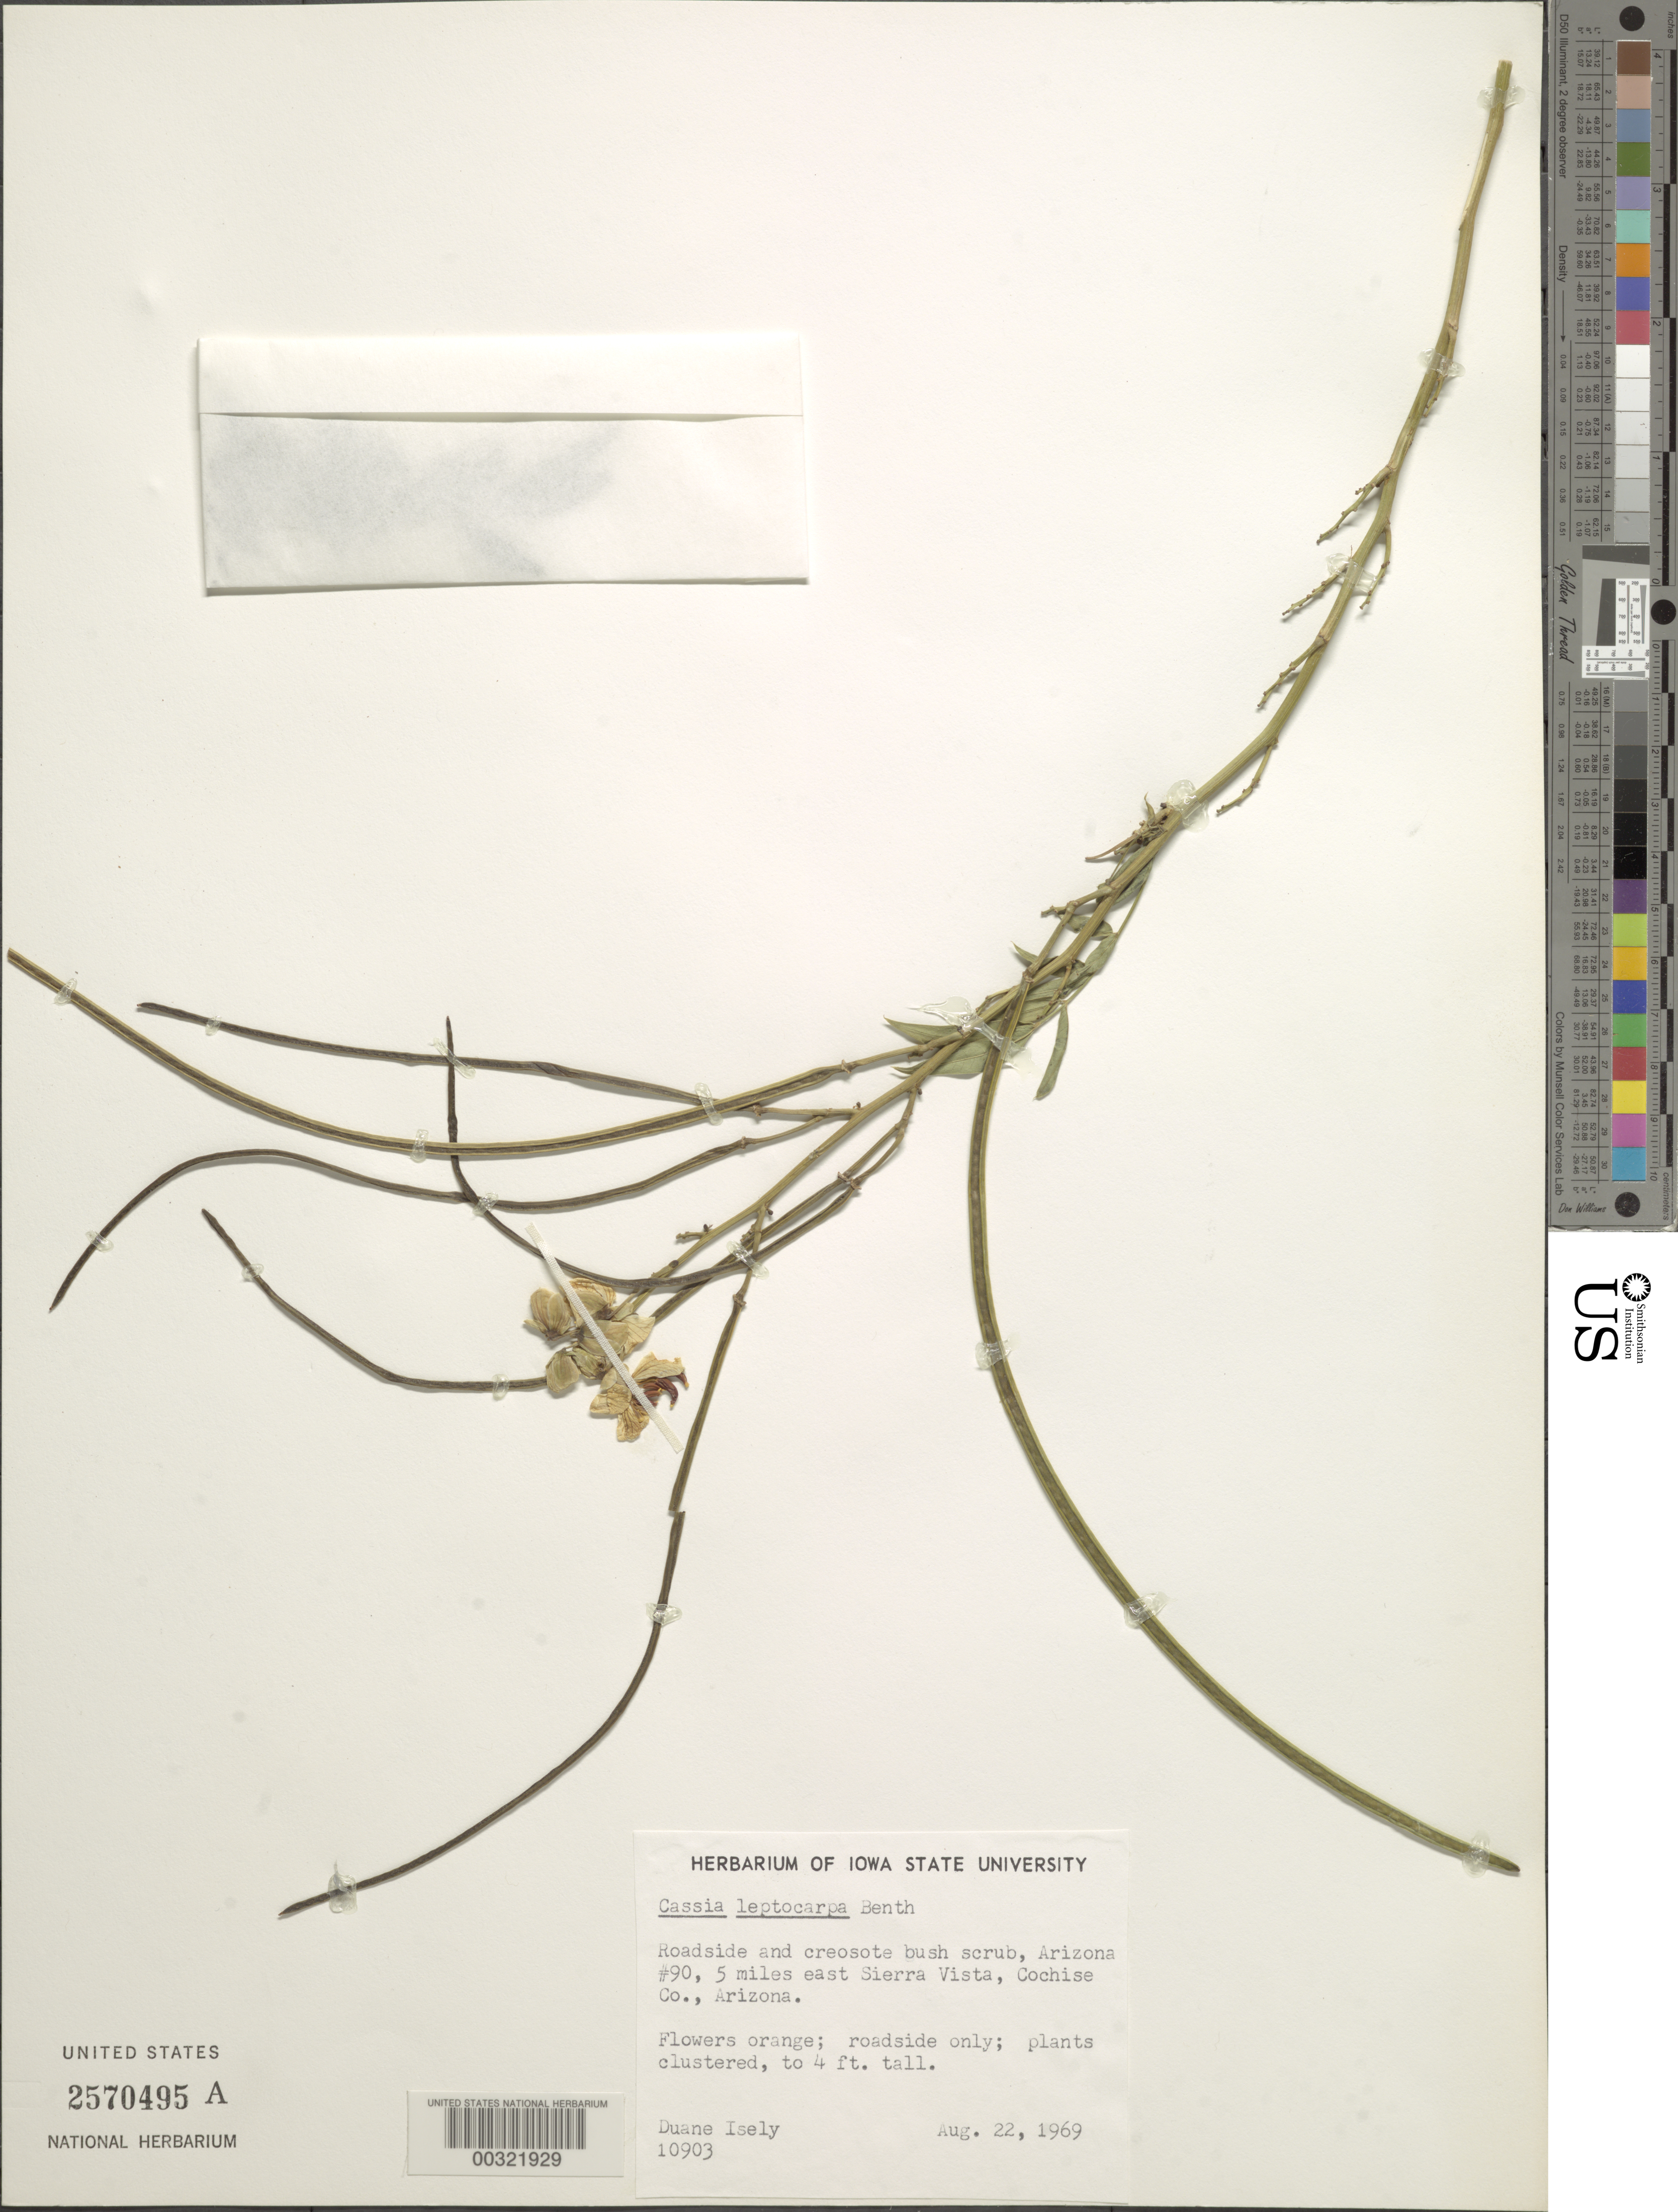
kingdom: Plantae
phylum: Tracheophyta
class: Magnoliopsida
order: Fabales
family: Fabaceae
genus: Senna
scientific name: Senna hirsuta var. leptocarpa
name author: (Benth.) H.S. Irwin & Barneby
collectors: D. Isely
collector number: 10903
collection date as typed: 22 Aug 1969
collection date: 1969-08-22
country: United States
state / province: Arizona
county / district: Cochise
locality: Arizona # 90, 5 mi e sierra vista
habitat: Roadside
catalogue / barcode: US 2570495A